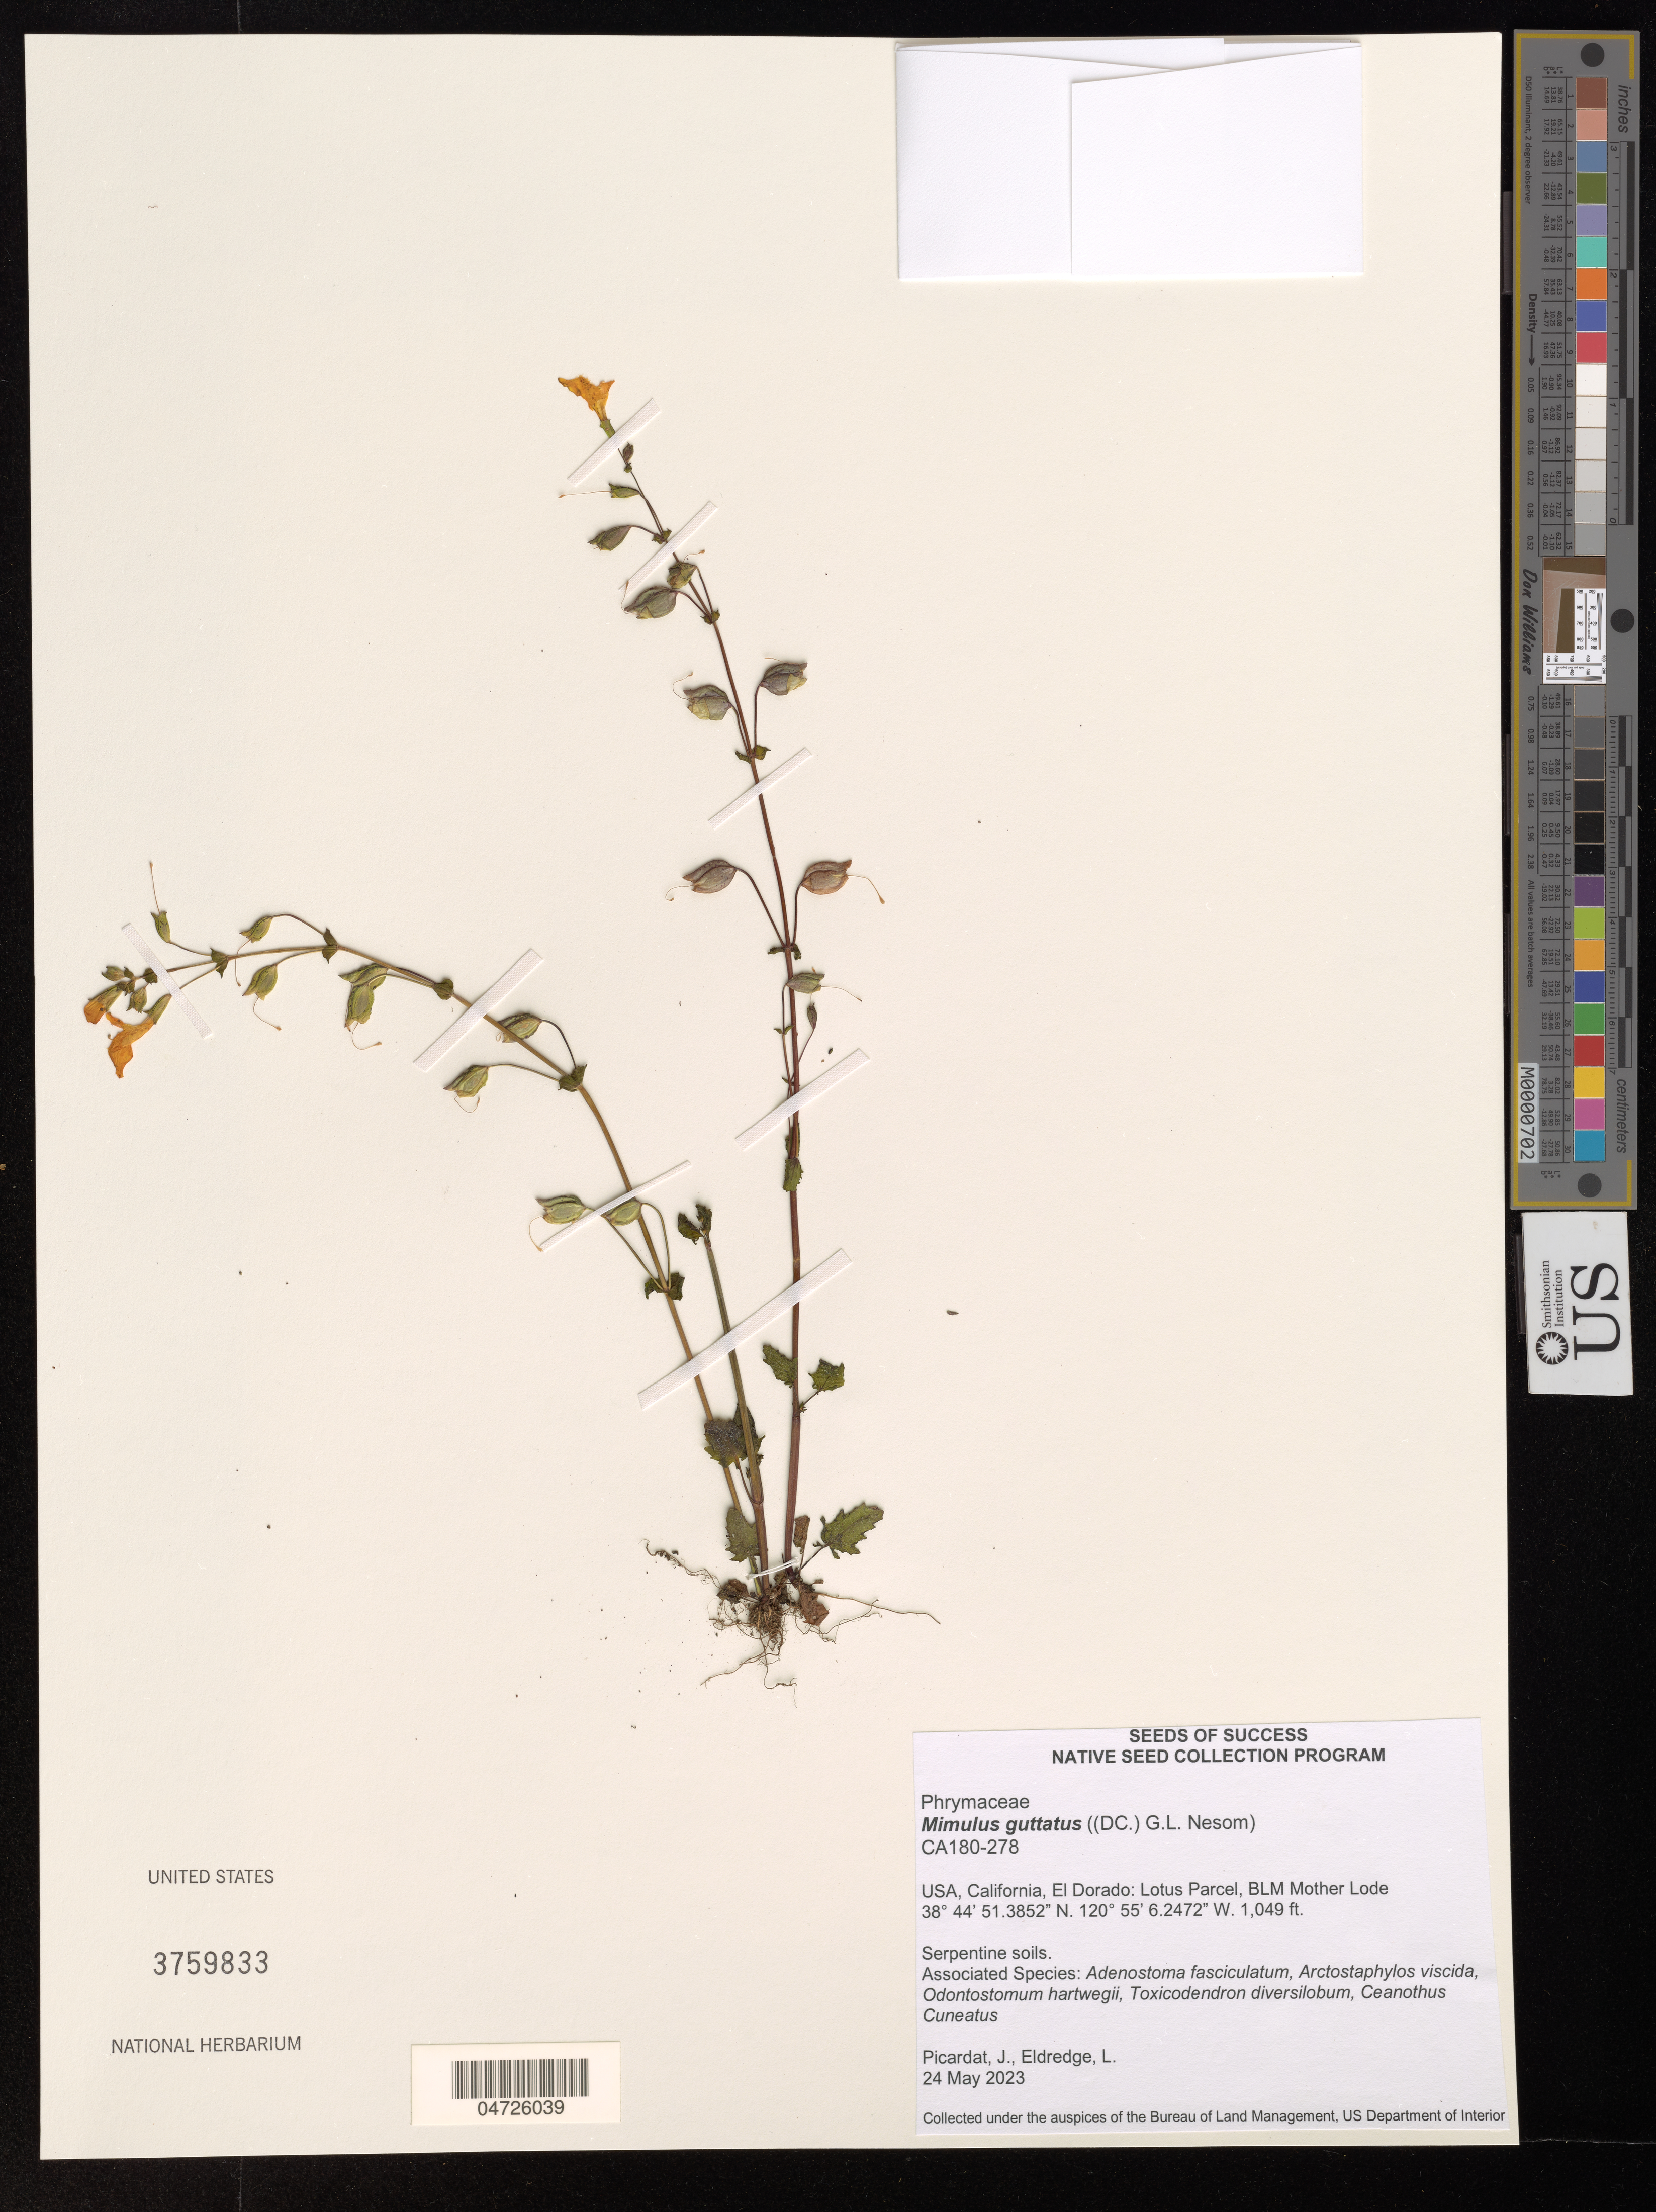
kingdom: Plantae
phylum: Tracheophyta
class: Magnoliopsida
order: Lamiales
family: Phrymaceae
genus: Mimulus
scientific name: Mimulus guttatus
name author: DC.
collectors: J. Picardat & L. Eldredge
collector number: CA180-278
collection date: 2023-05-24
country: United States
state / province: California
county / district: El Dorado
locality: El Dorado: Lotus Parcel, BLM Mother Lode.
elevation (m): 320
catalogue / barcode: US 3759833